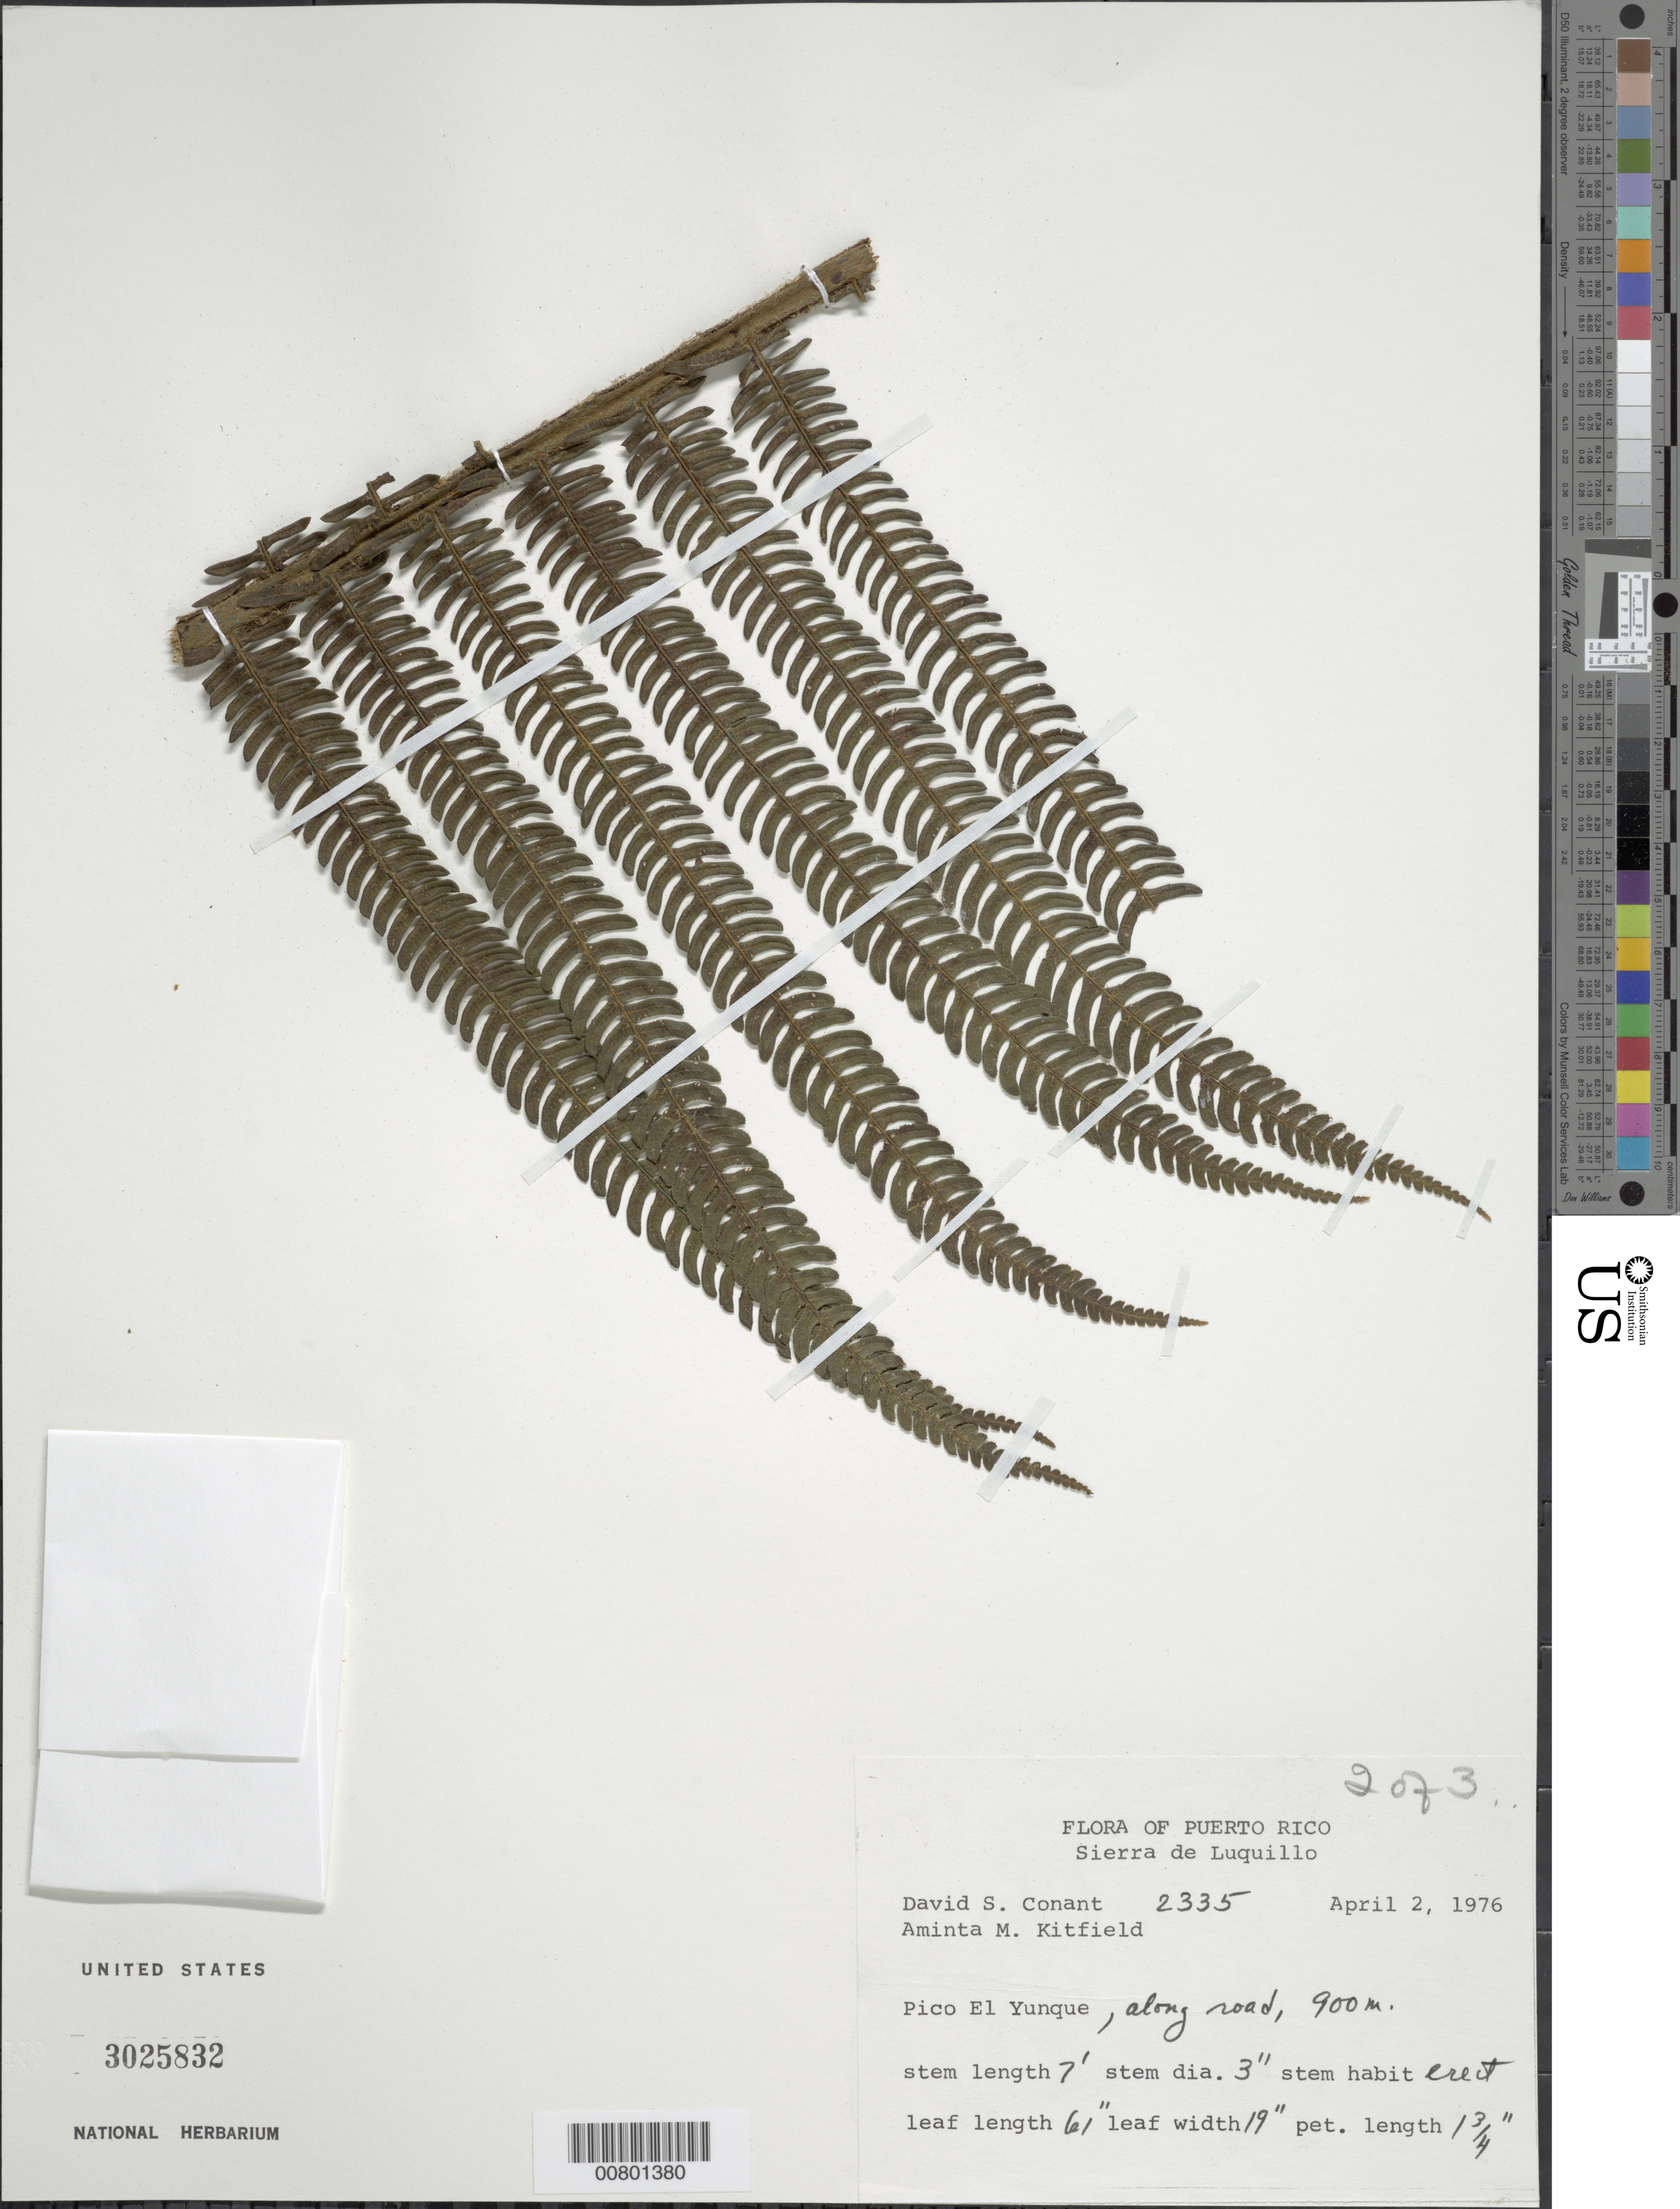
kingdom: Plantae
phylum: Tracheophyta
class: Polypodiopsida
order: Cyatheales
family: Cyatheaceae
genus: Alsophila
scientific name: Alsophila sp.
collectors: D. S. Conant & A. Kitfield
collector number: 2335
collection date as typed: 02 Apr 1976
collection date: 1976-04-02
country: Puerto Rico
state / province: Río Grande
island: Puerto Rico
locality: Pico El Yunque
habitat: Along road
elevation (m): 900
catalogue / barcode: US 3025832